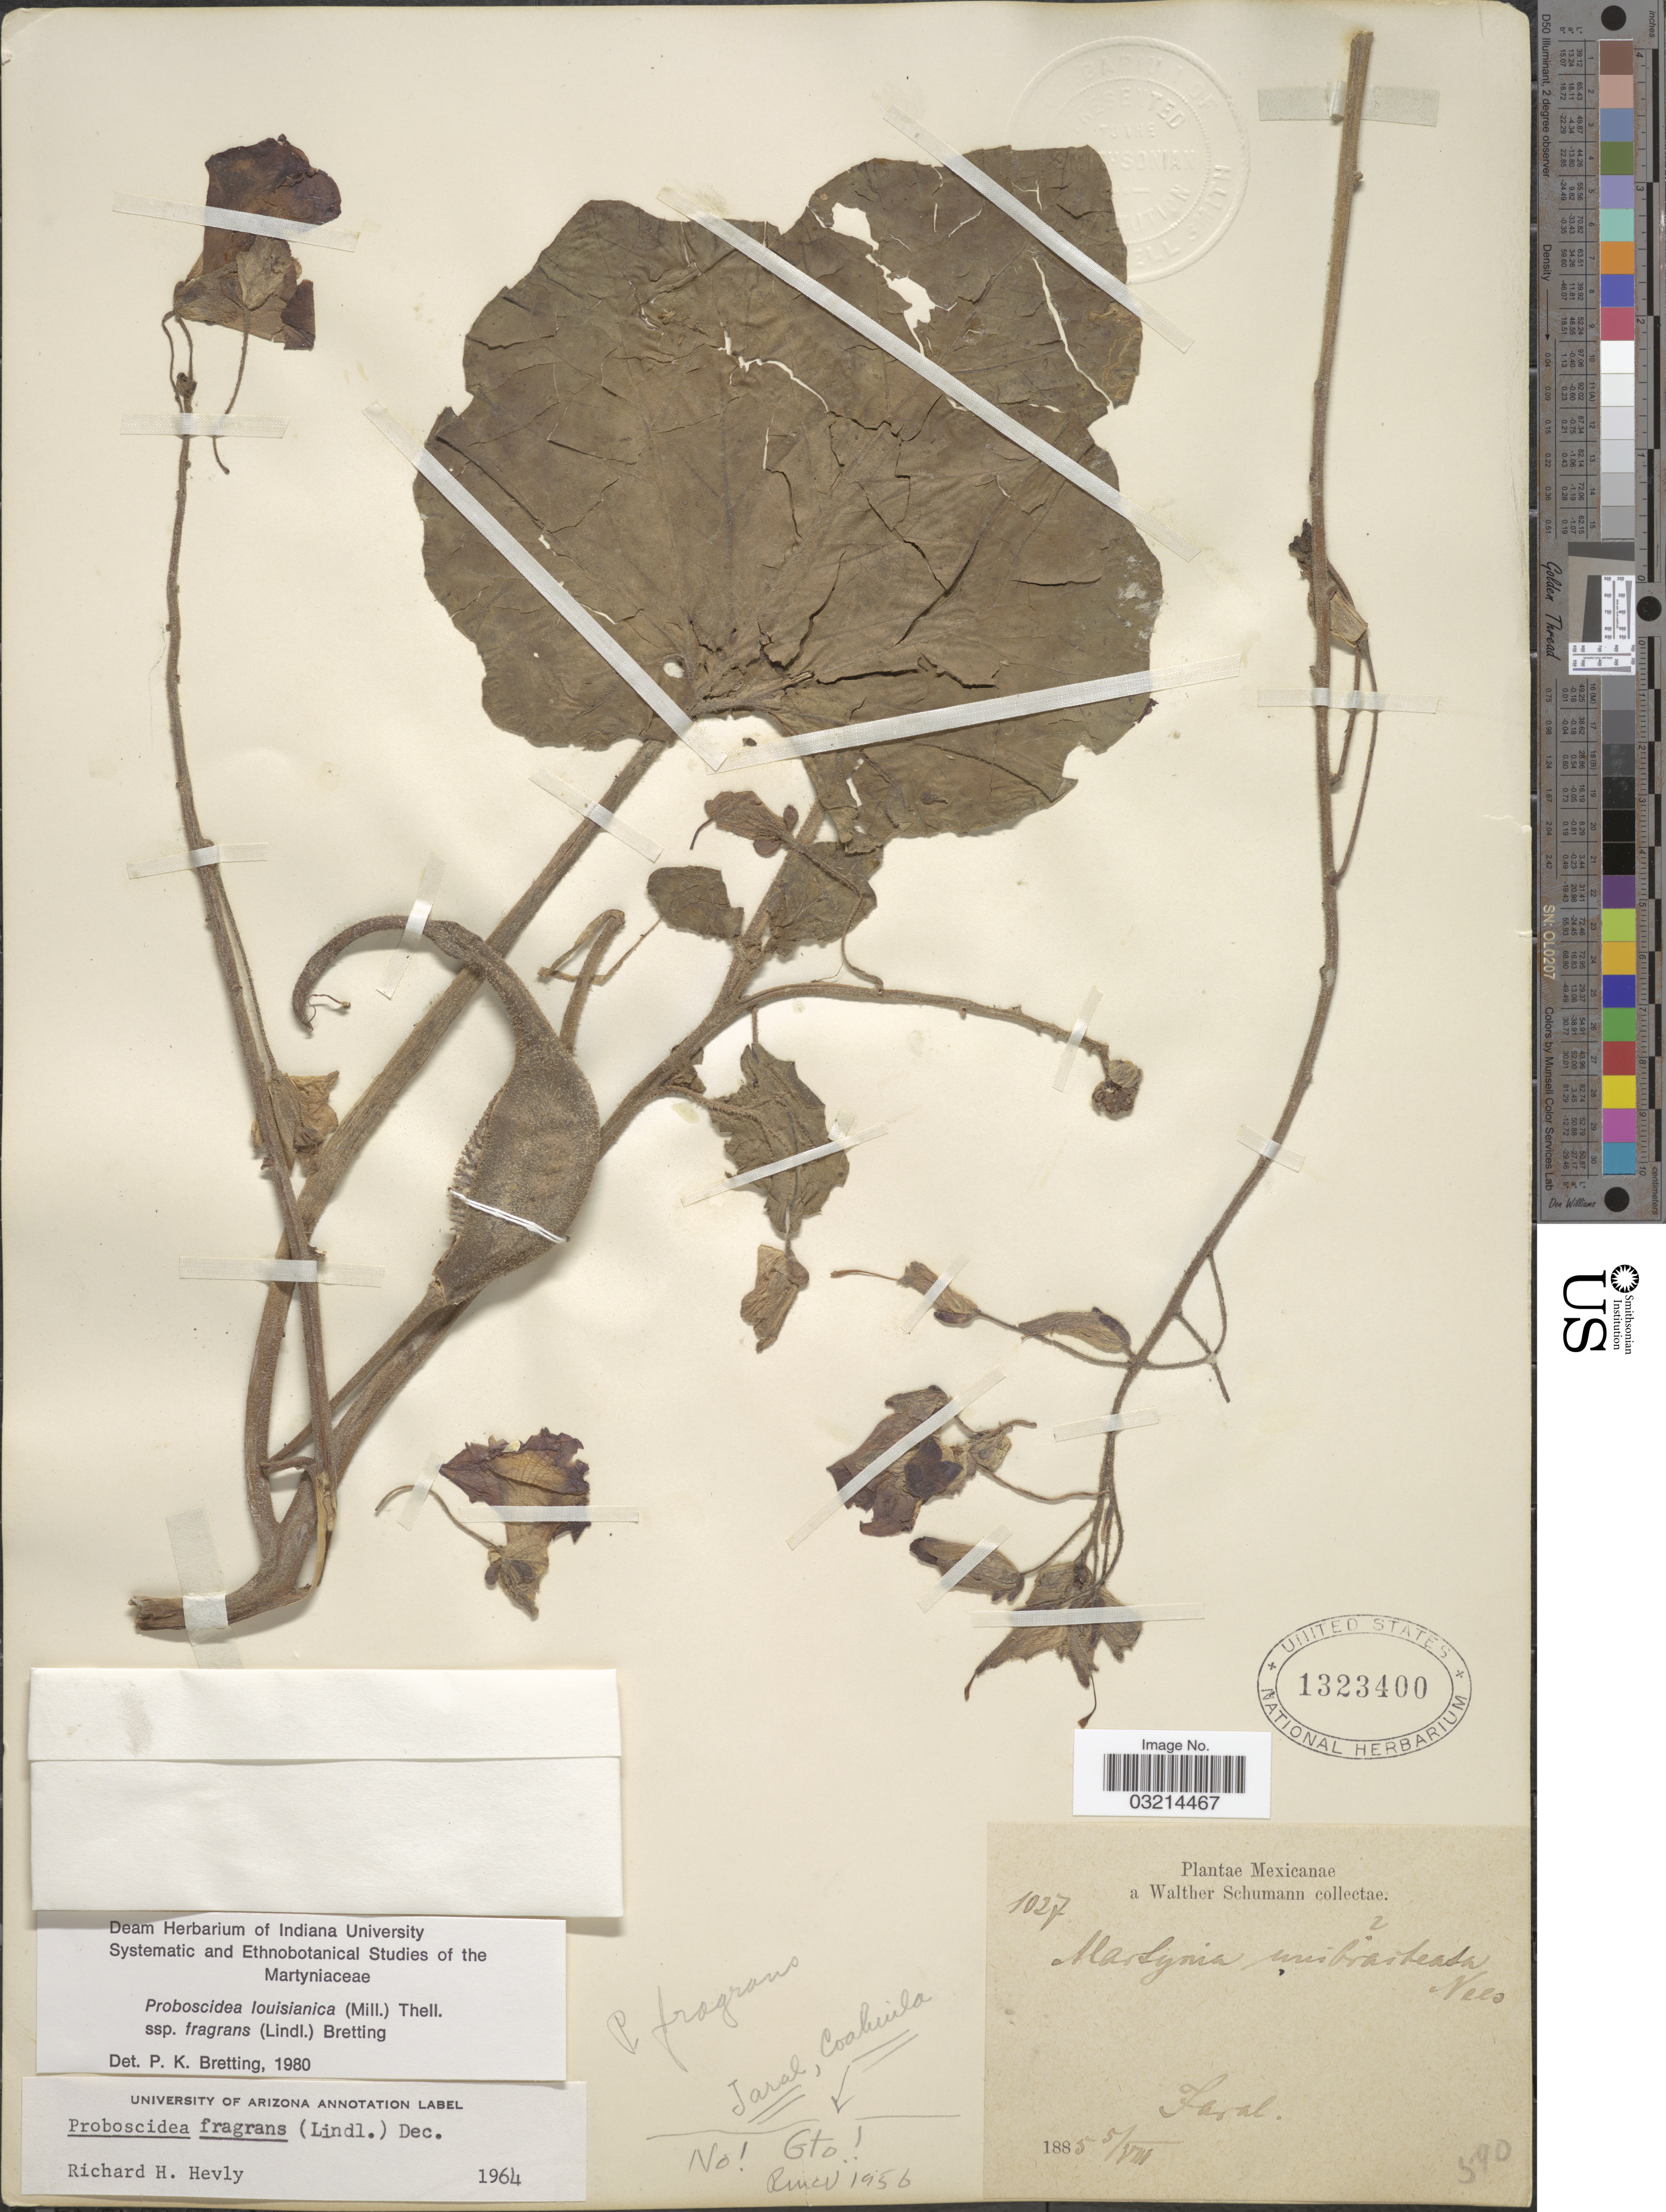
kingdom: Plantae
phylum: Tracheophyta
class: Magnoliopsida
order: Lamiales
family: Martyniaceae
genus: Proboscidea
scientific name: Proboscidea louisianica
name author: Thell.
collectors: W. Schumann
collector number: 1027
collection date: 1885-08-05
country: Mexico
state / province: Coahuila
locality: Jaral.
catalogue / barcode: US 1323400